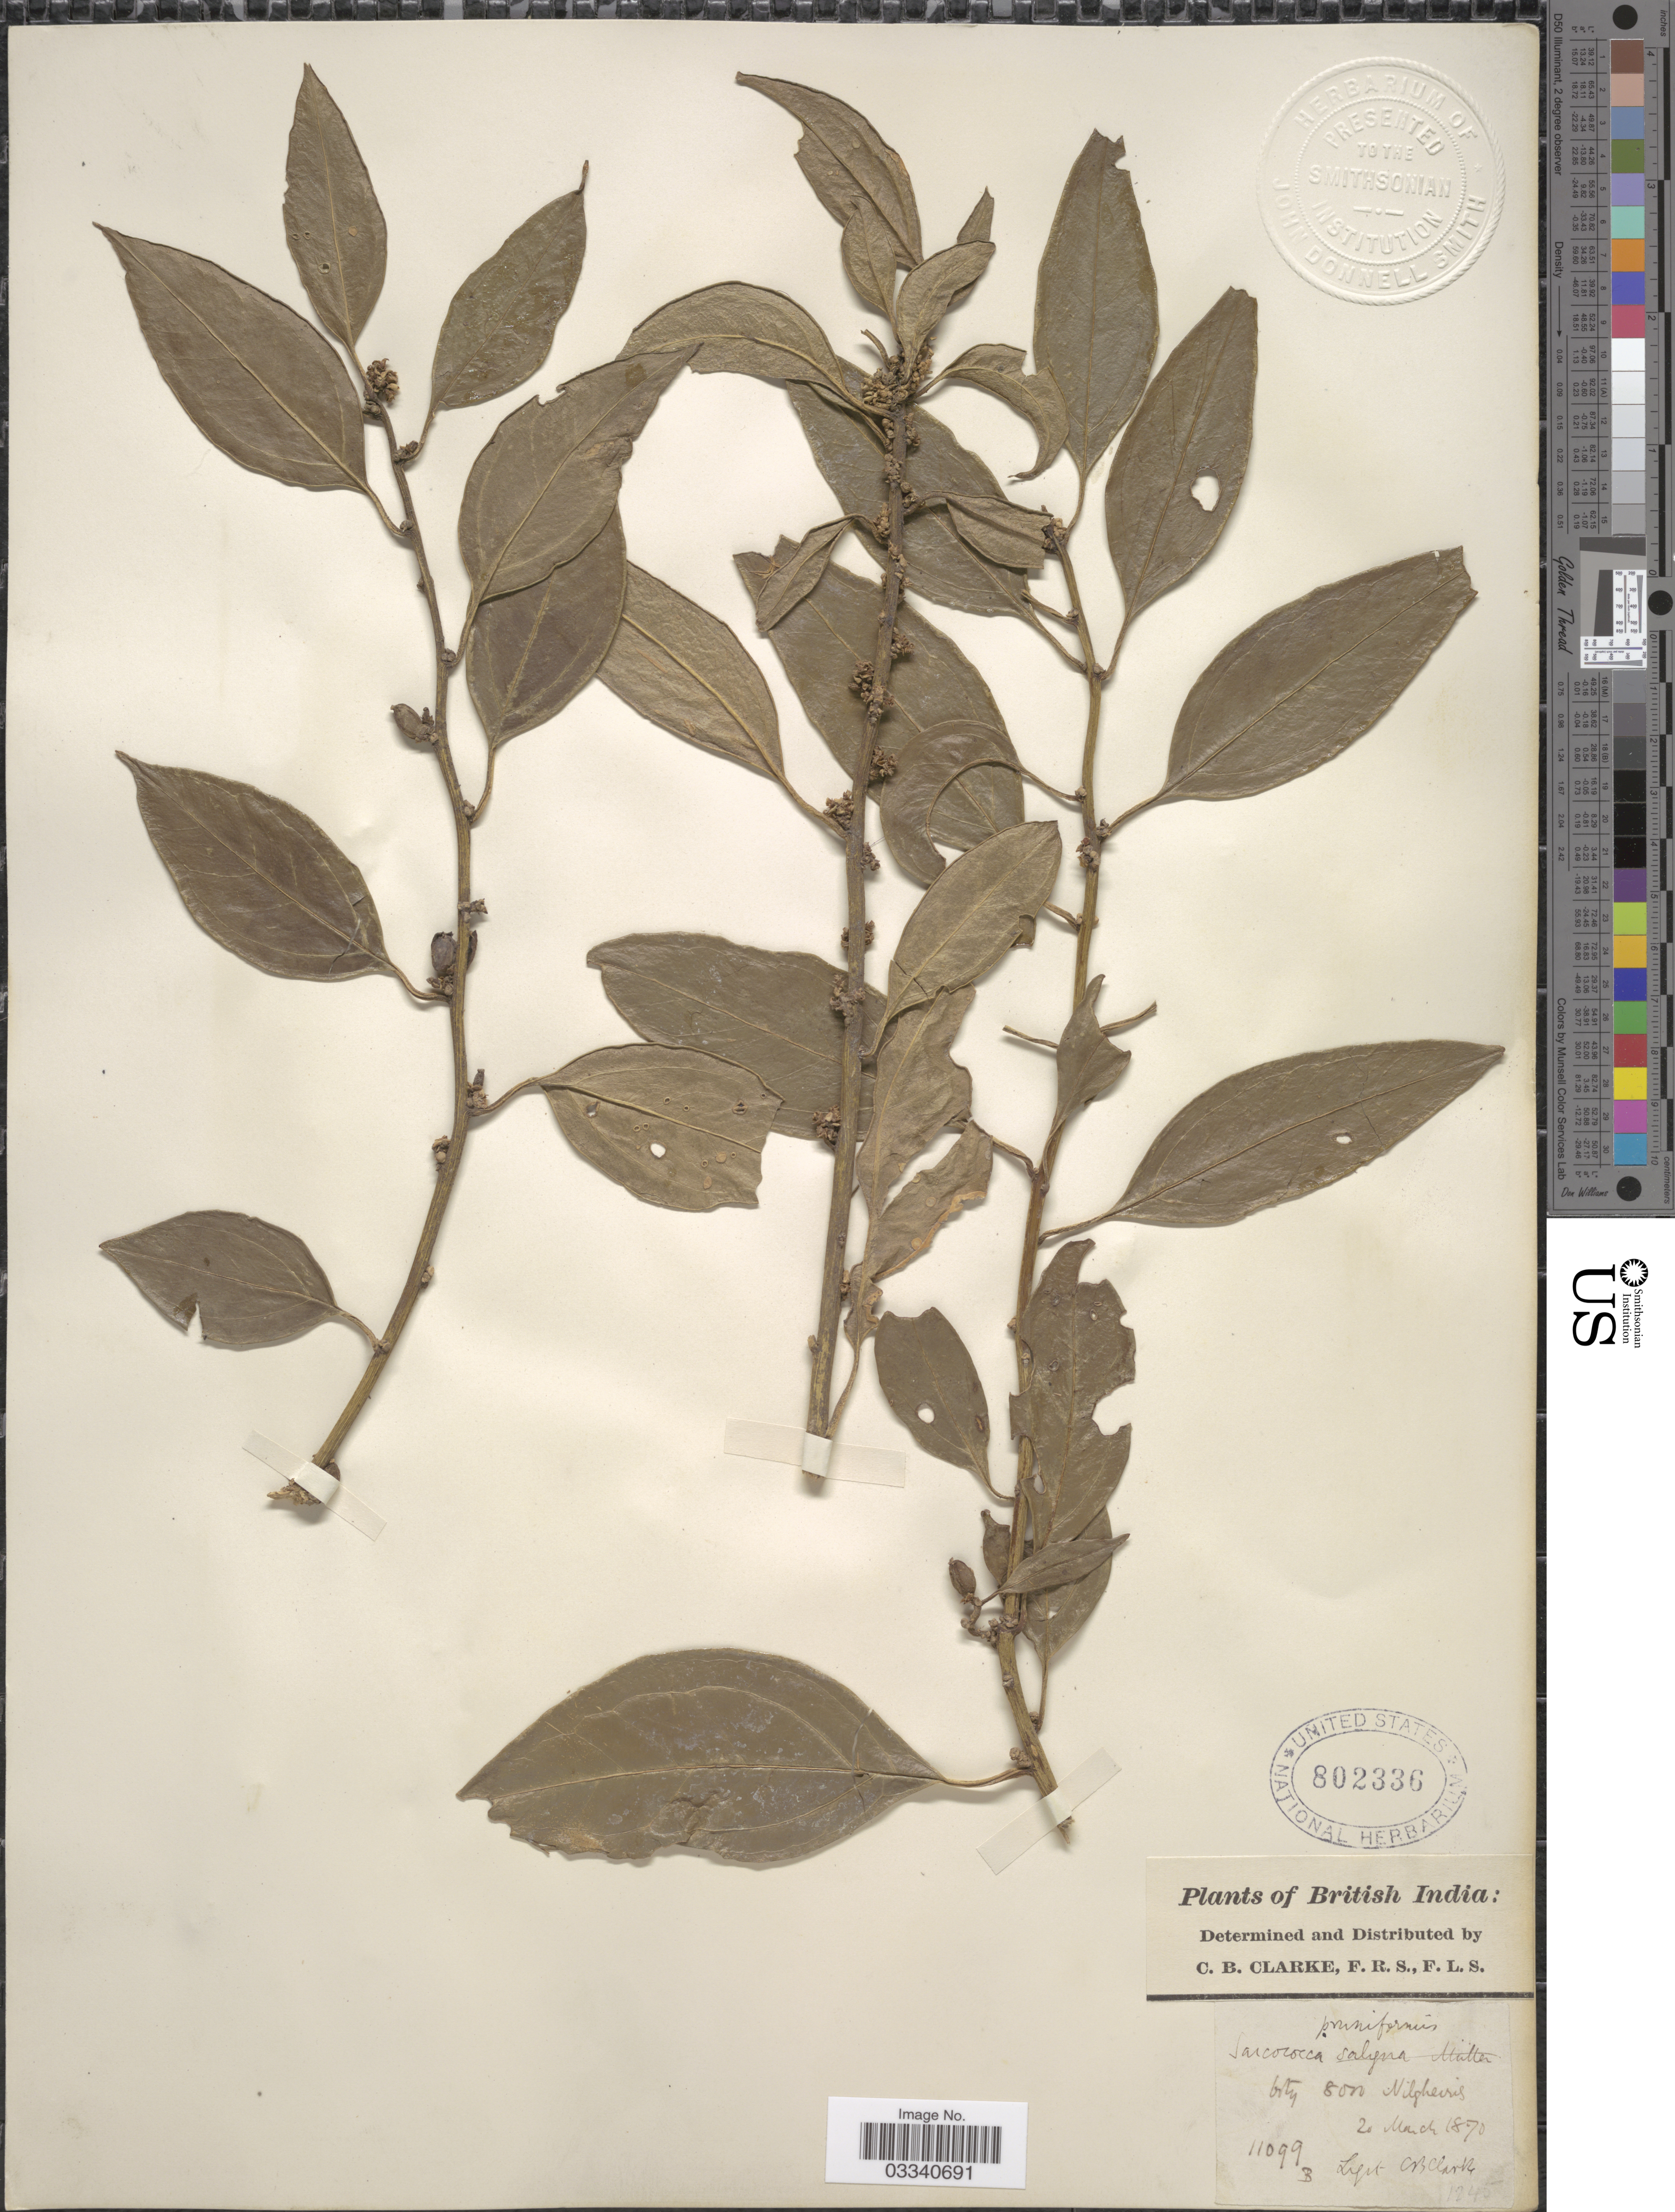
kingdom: Plantae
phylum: Tracheophyta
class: Magnoliopsida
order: Buxales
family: Buxaceae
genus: Sarcococca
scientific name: Sarcococca coriacea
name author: Müll. Arg.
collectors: C. B. Clarke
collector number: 11099B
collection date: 1870-03-20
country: India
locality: British India. City [interpreted] Nilgherries.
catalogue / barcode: US 802336